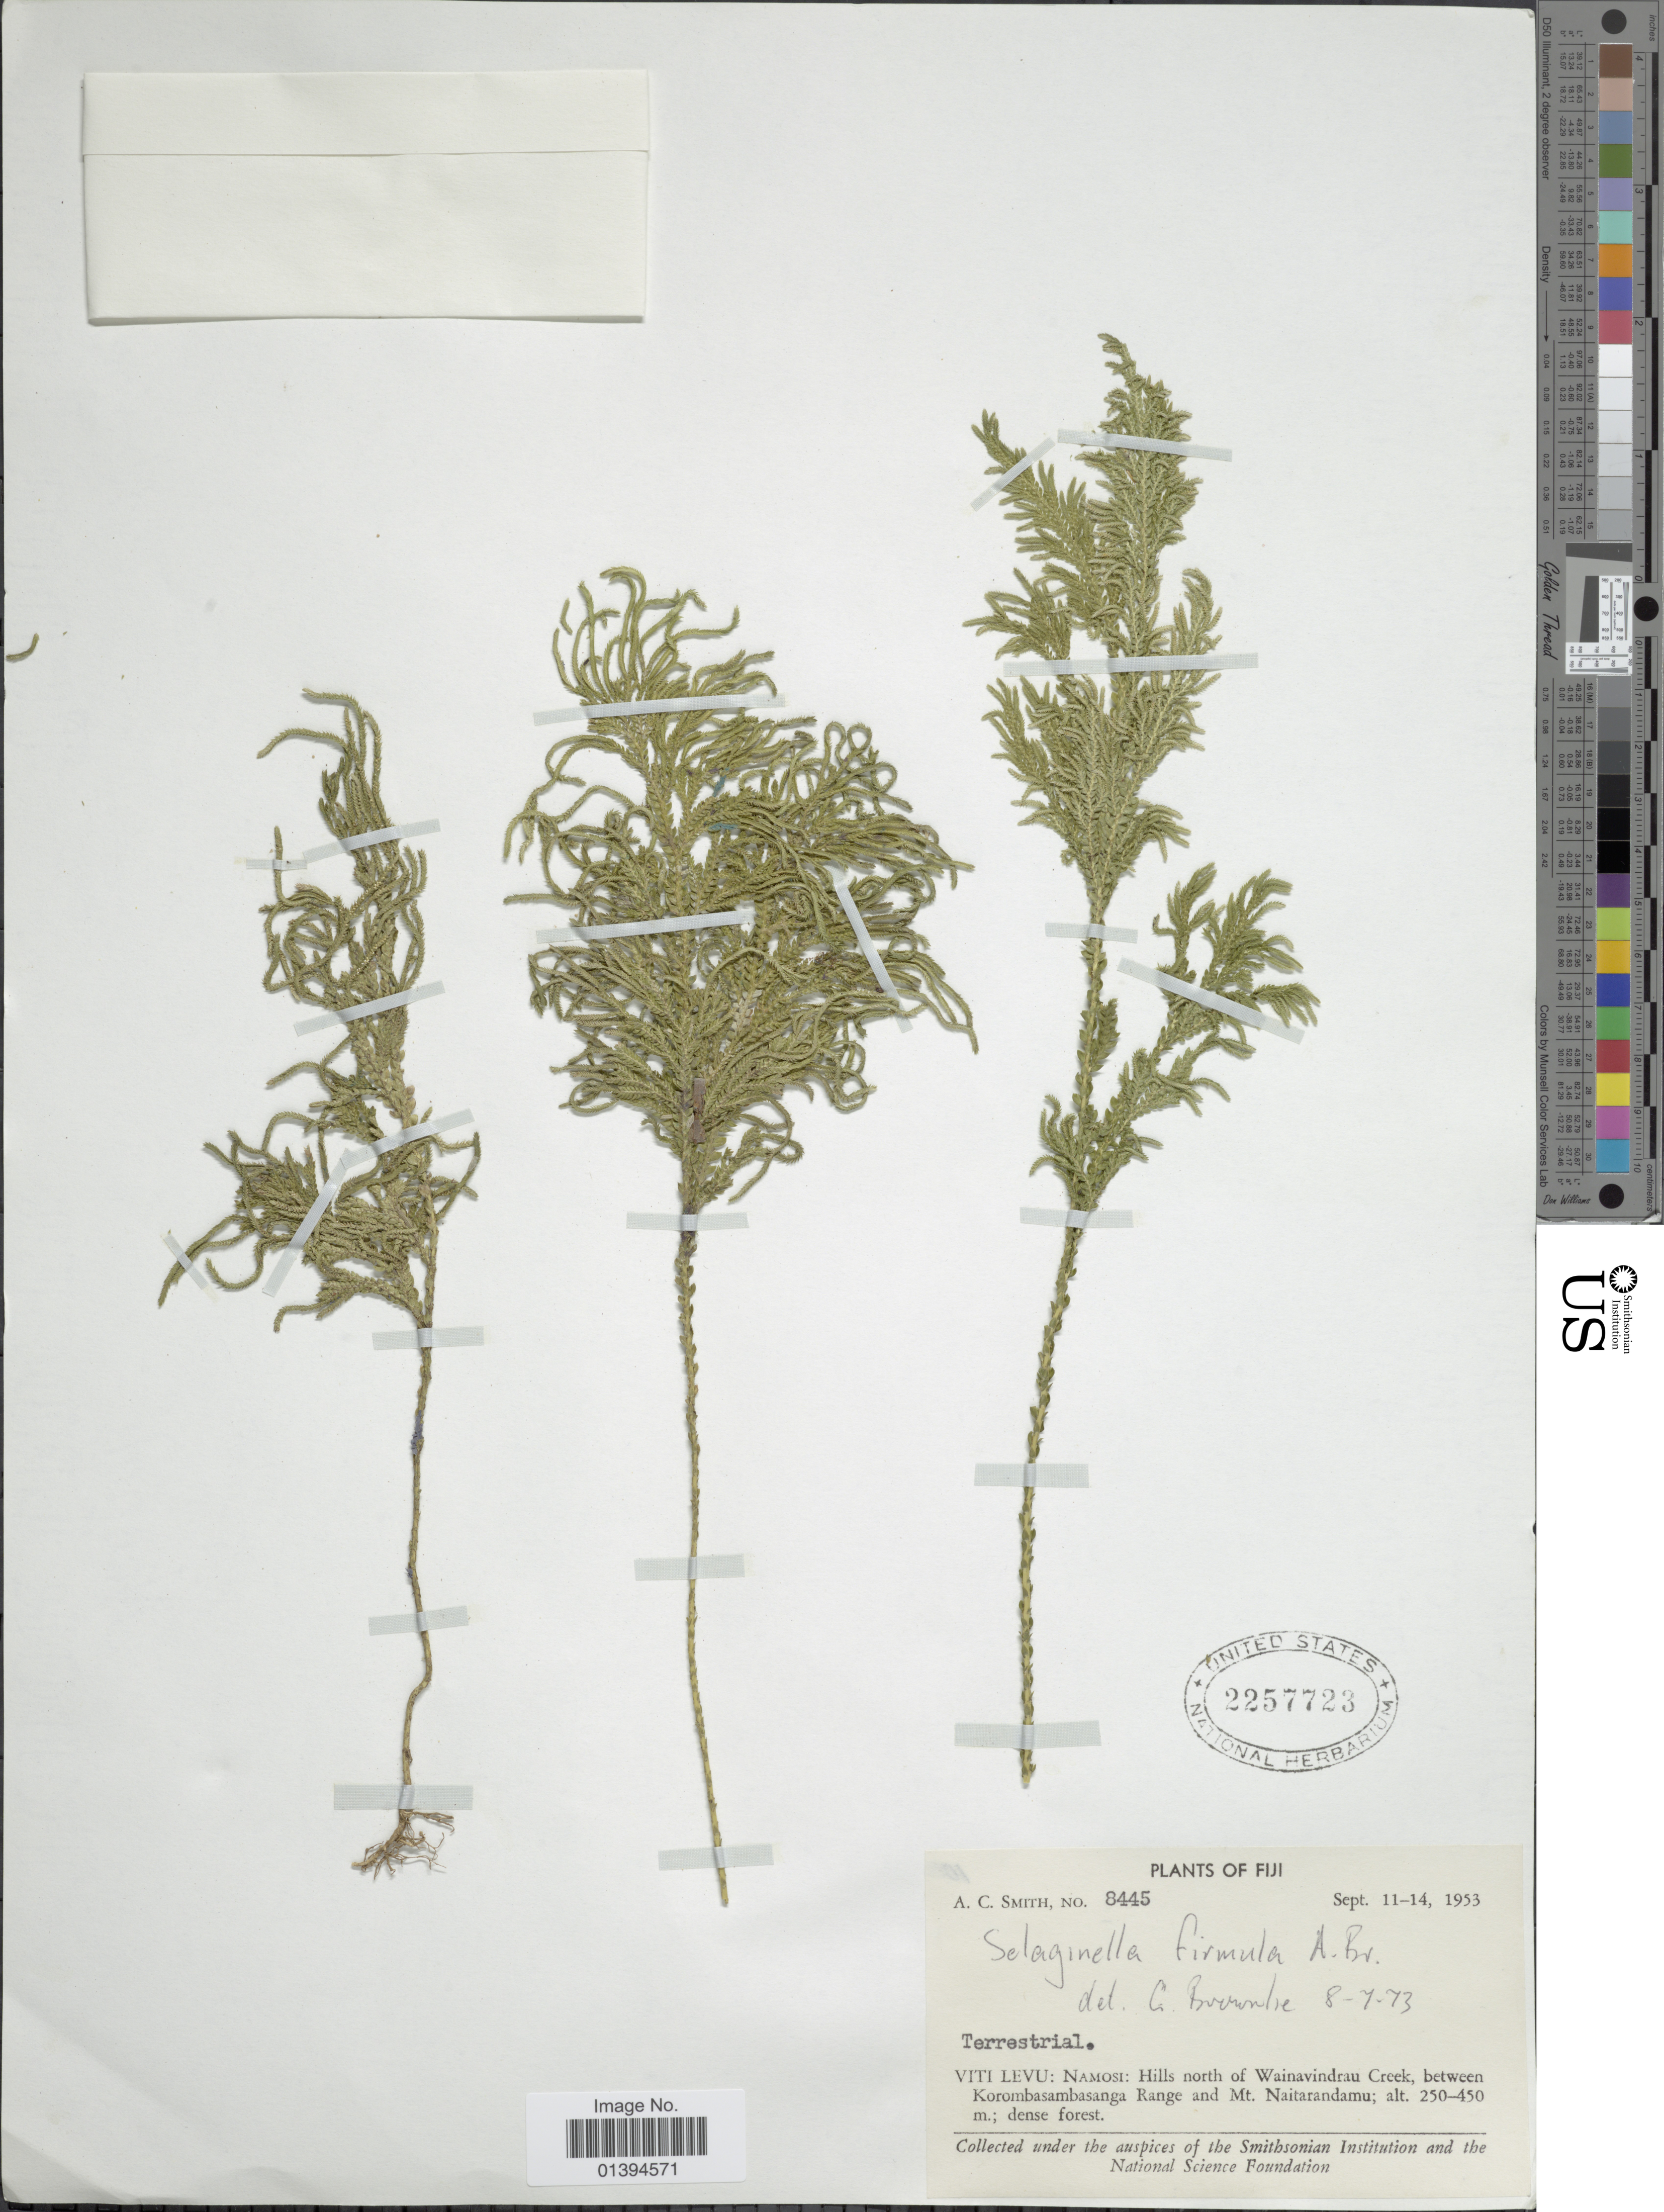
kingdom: Plantae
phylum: Tracheophyta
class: Lycopodiopsida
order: Selaginellales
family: Selaginellaceae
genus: Selaginella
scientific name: Selaginella firmula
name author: A. Br.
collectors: A. C. Smith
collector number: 8445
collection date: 1953-09-11/1953-11-14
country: Fiji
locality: Viti Levu: Namosi: hills north of Wainavindrau Creek, between Korombasambasanga Range and Mt. Naitarandamu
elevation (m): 250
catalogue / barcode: US 2257723